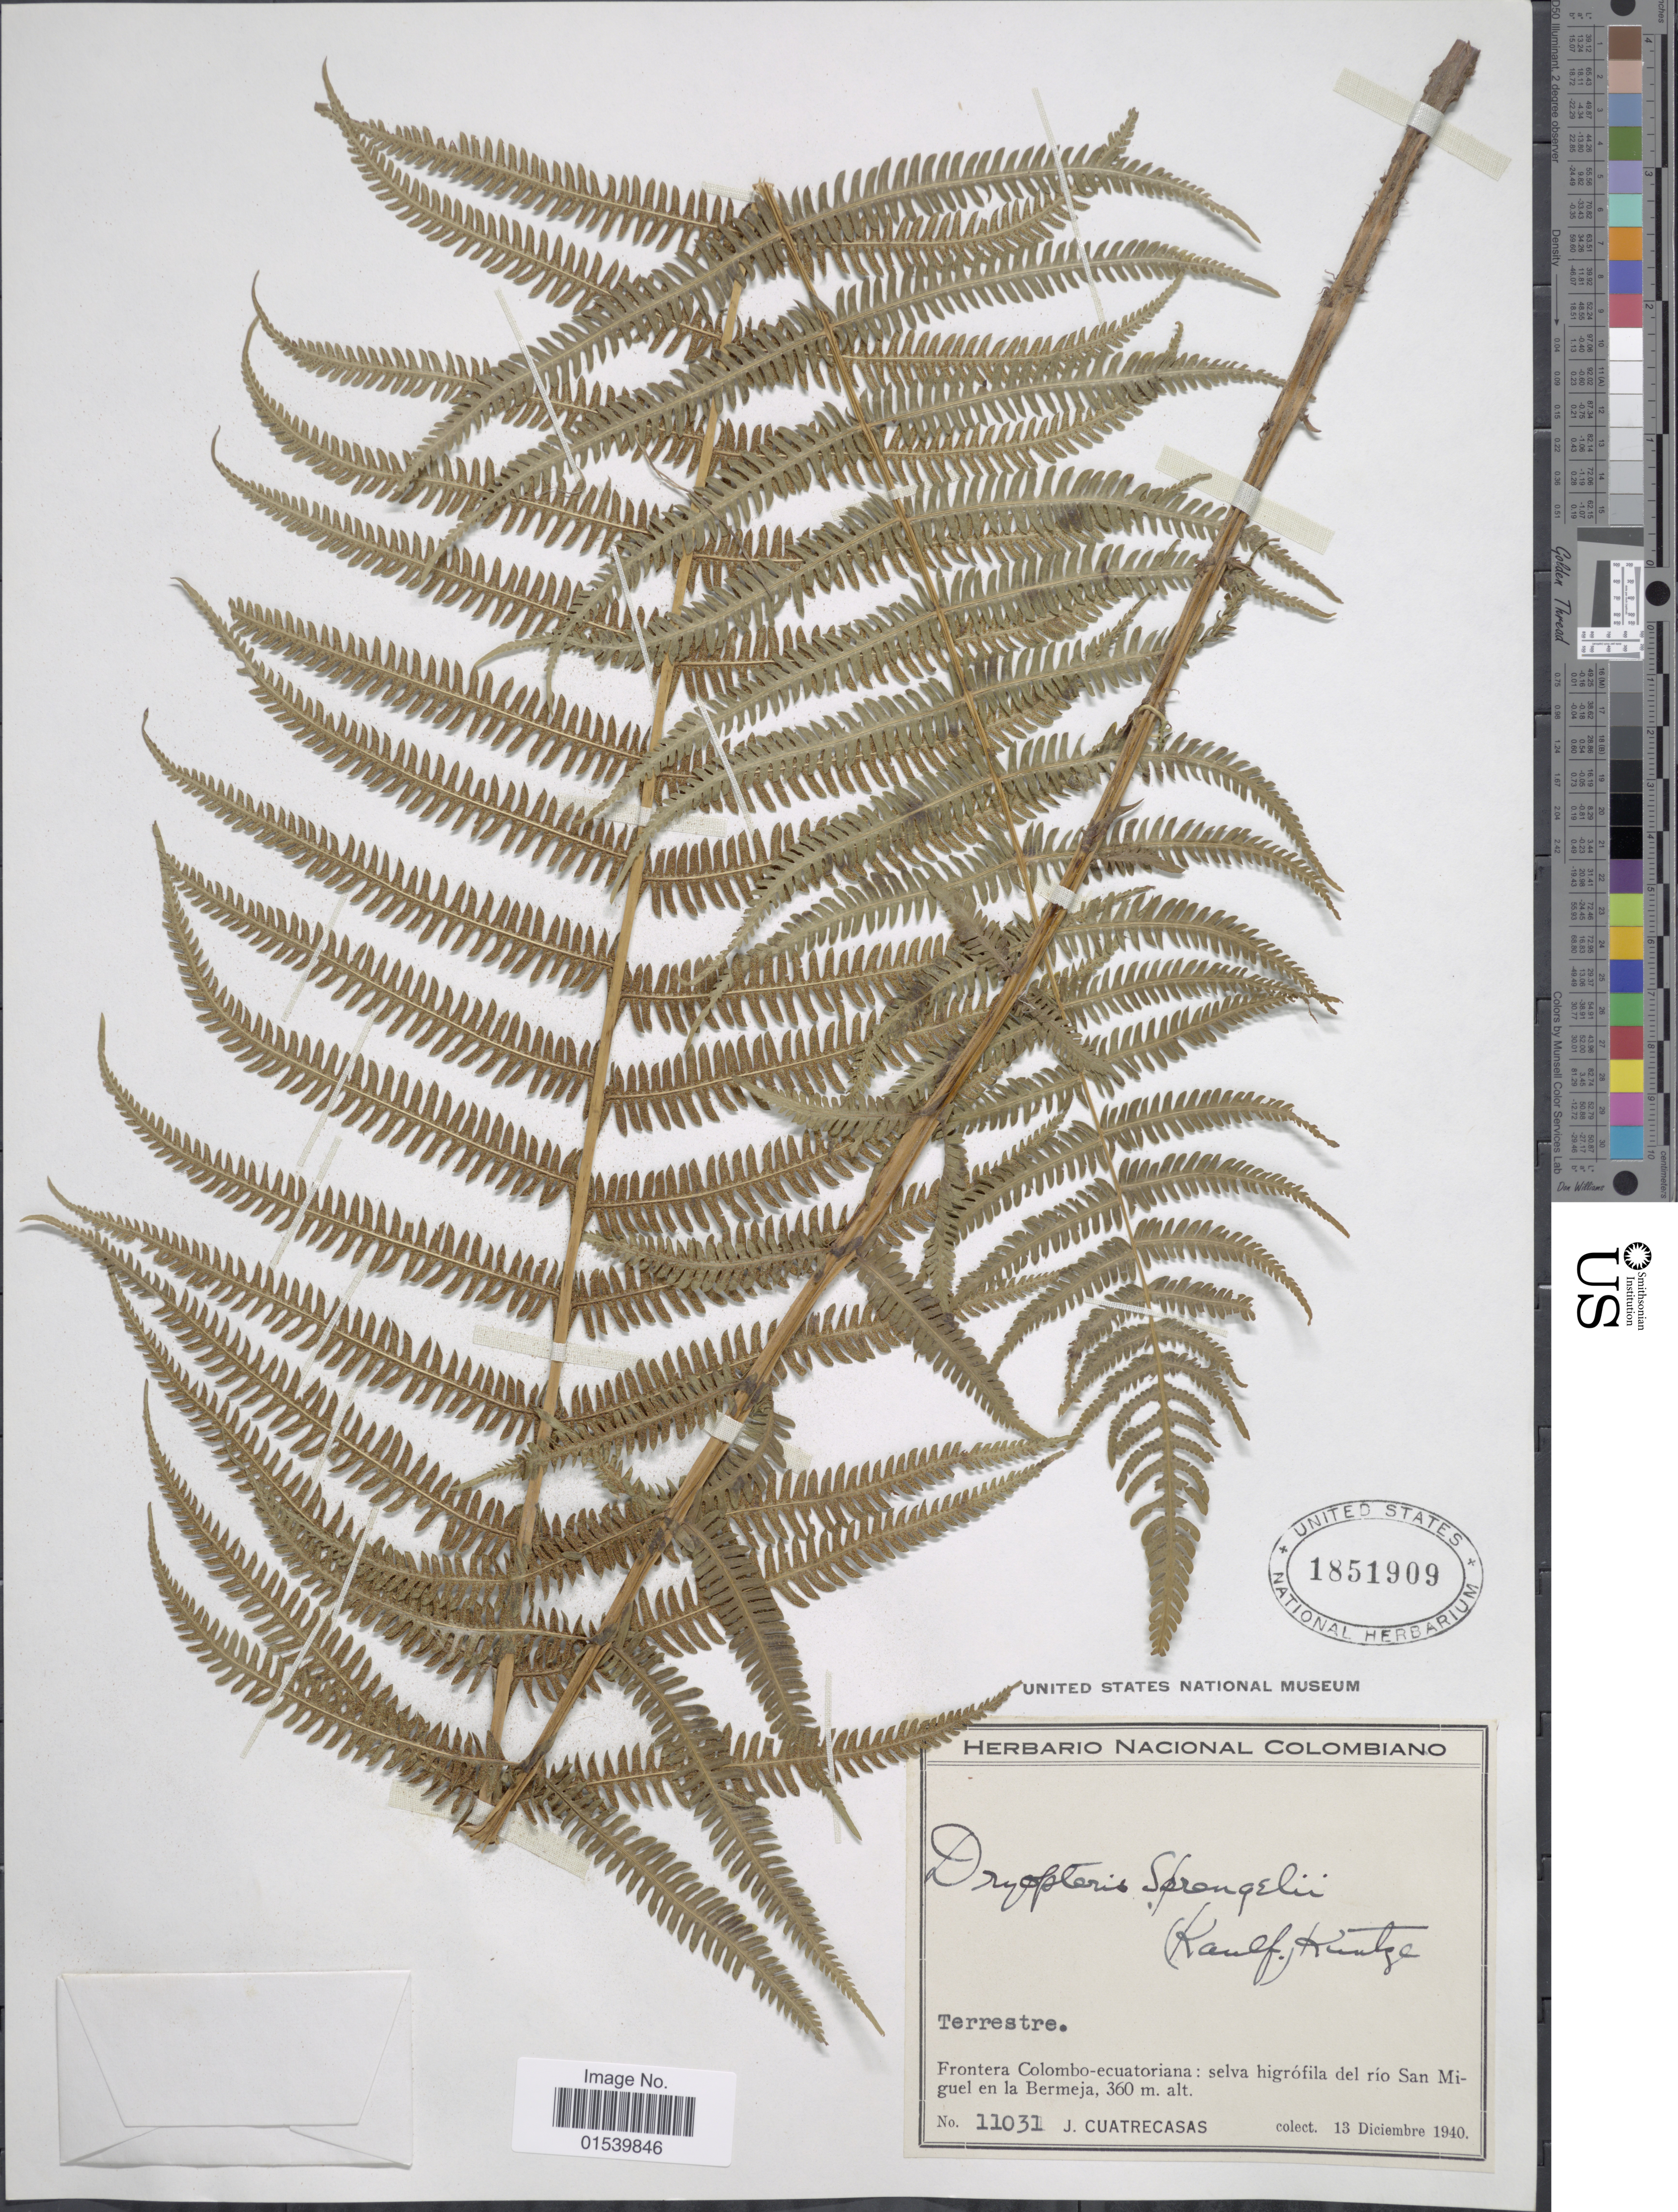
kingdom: Plantae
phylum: Tracheophyta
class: Polypodiopsida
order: Polypodiales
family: Thelypteridaceae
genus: Amauropelta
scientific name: Amauropelta balbisii (Spreng.) comb. nov., ined. 2015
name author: (Spreng.)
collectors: J. Cuatrecasas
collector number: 11031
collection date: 1940-12-13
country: Colombia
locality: Frontera Colombo-ecuatoriana: selva higrófila del río San Miguel en la Bermeja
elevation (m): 360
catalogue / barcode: US 1851909